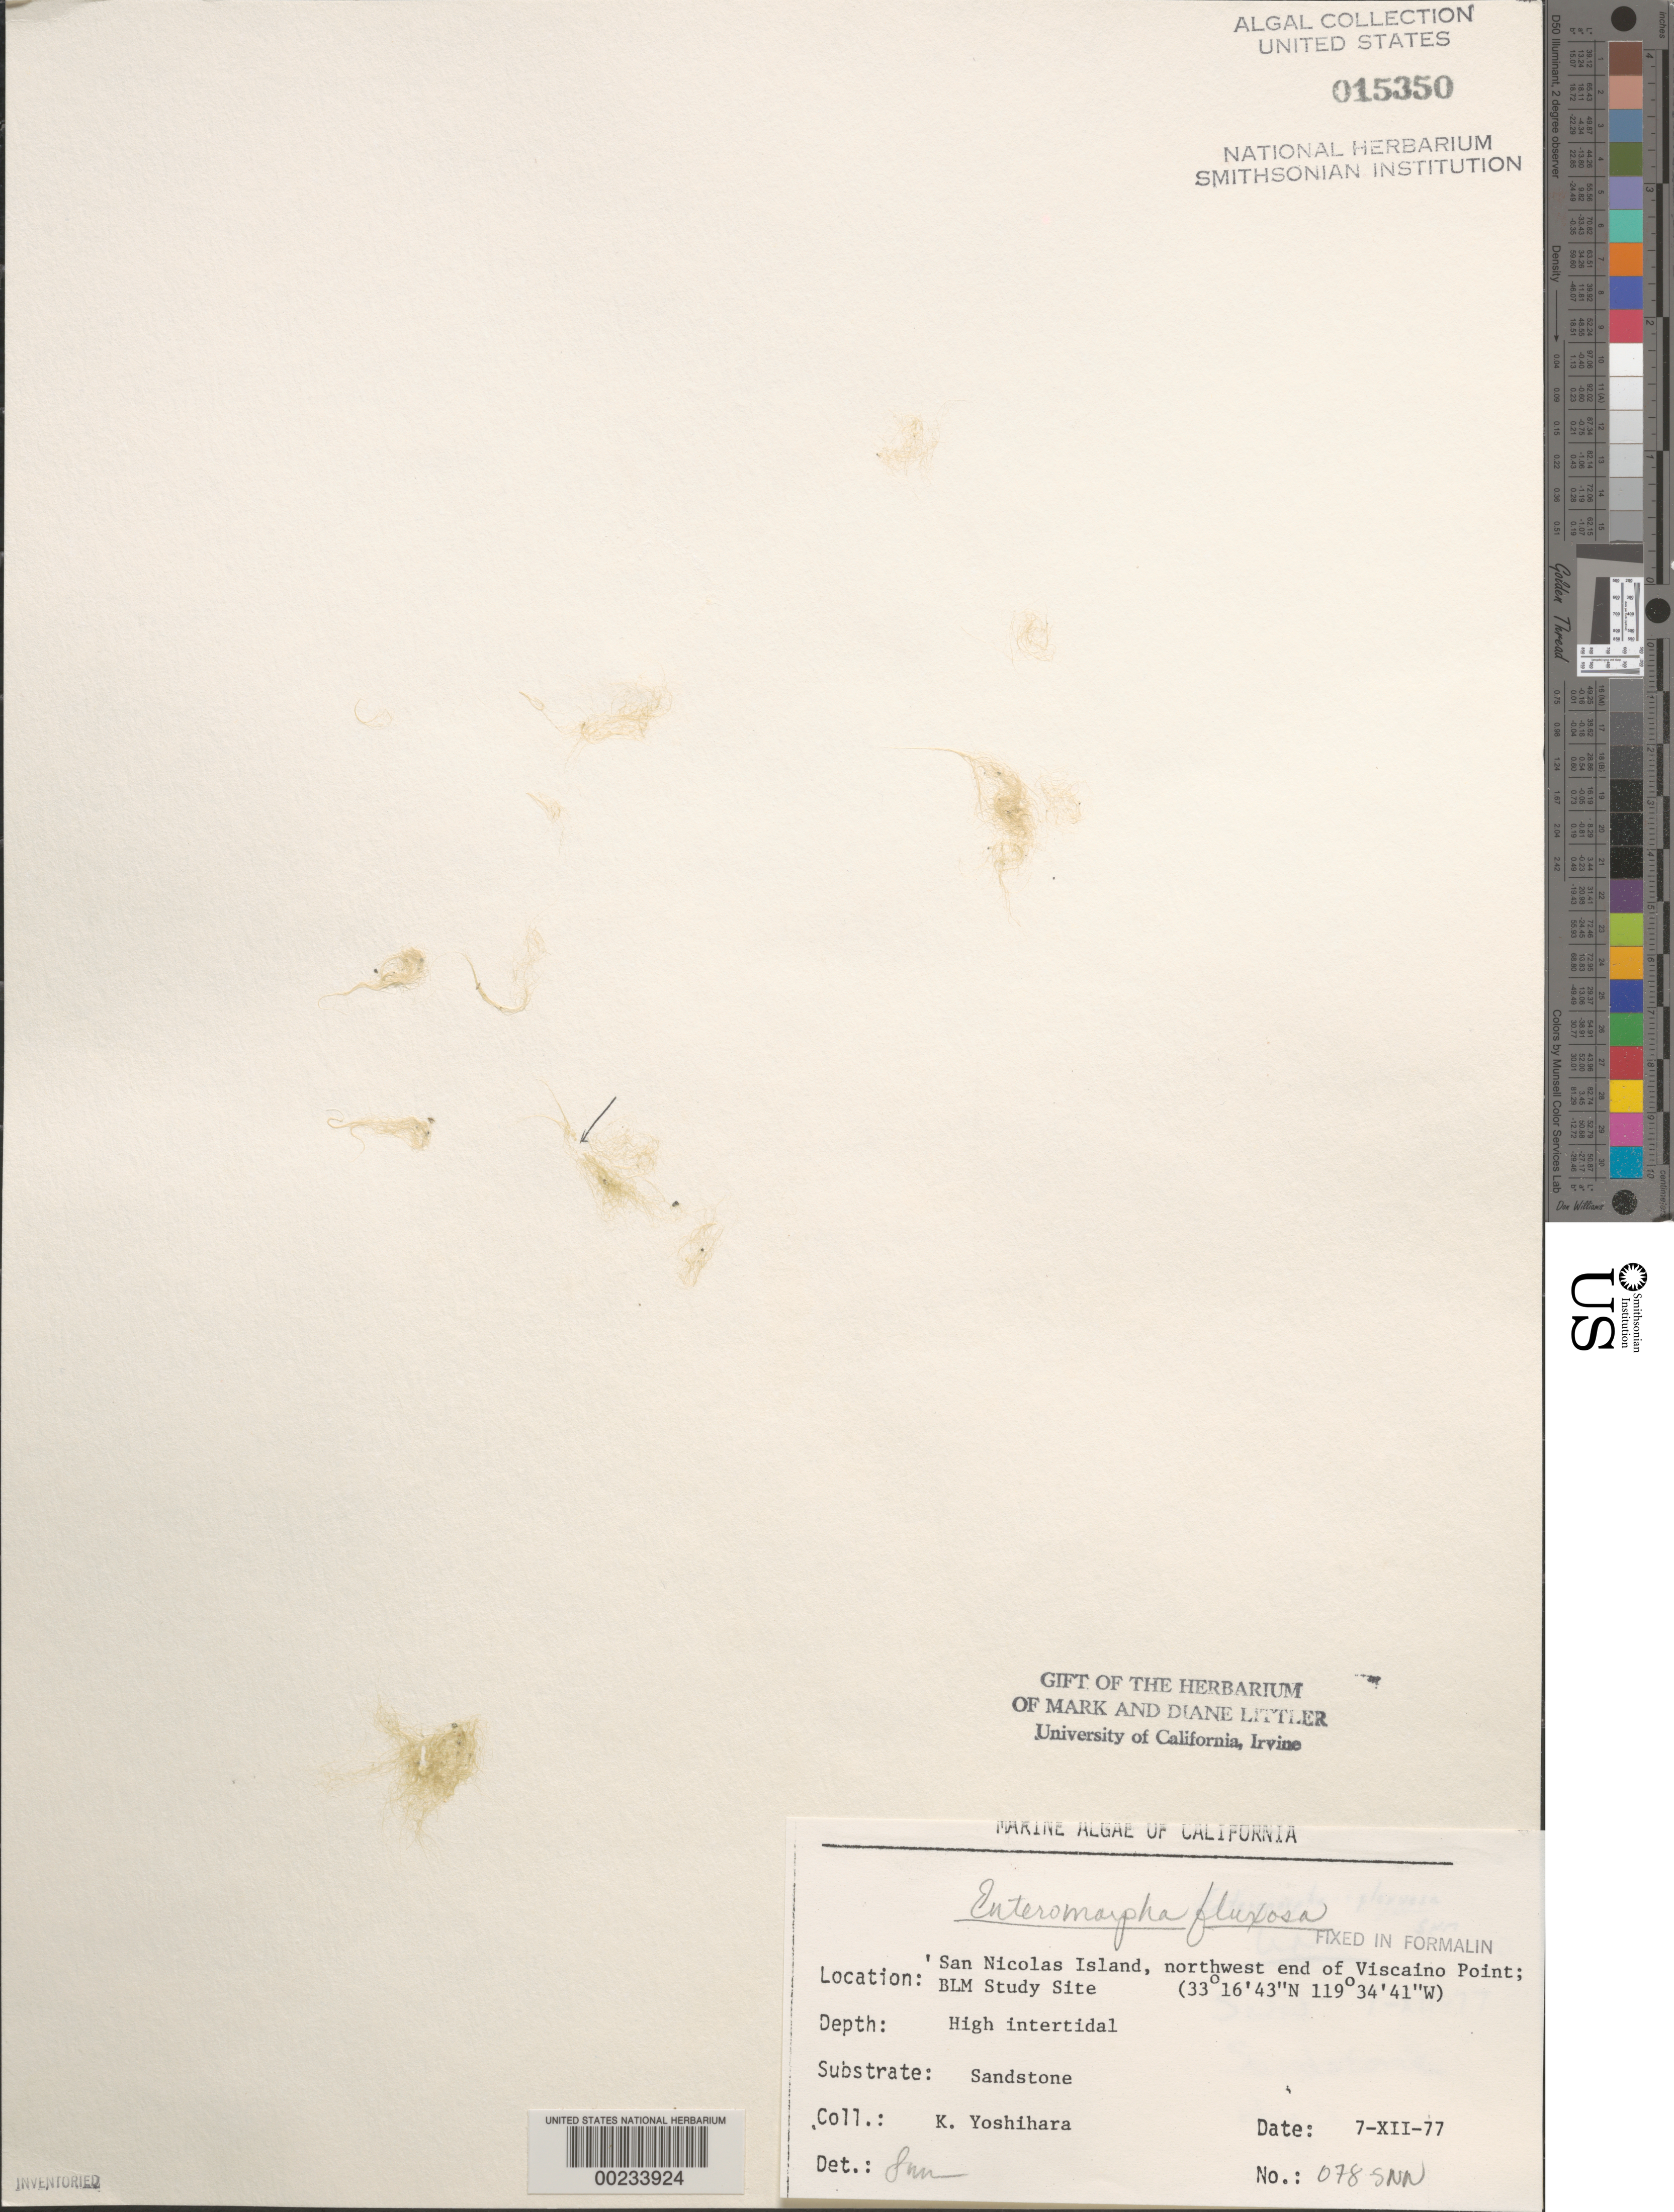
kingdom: Plantae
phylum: Chlorophyta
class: Ulvophyceae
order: Ulvales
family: Ulvaceae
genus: Ulva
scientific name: Ulva flexuosa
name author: Wulfen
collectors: K. Yoshihara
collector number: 078-snn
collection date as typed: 07 Dec 1977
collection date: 1977-12-07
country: United States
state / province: California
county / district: Ventura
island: San Nicolas Island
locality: Viscaino Point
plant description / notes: BLM-SOCALBIGHT Rocky Intertidal Survey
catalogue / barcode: US 15350